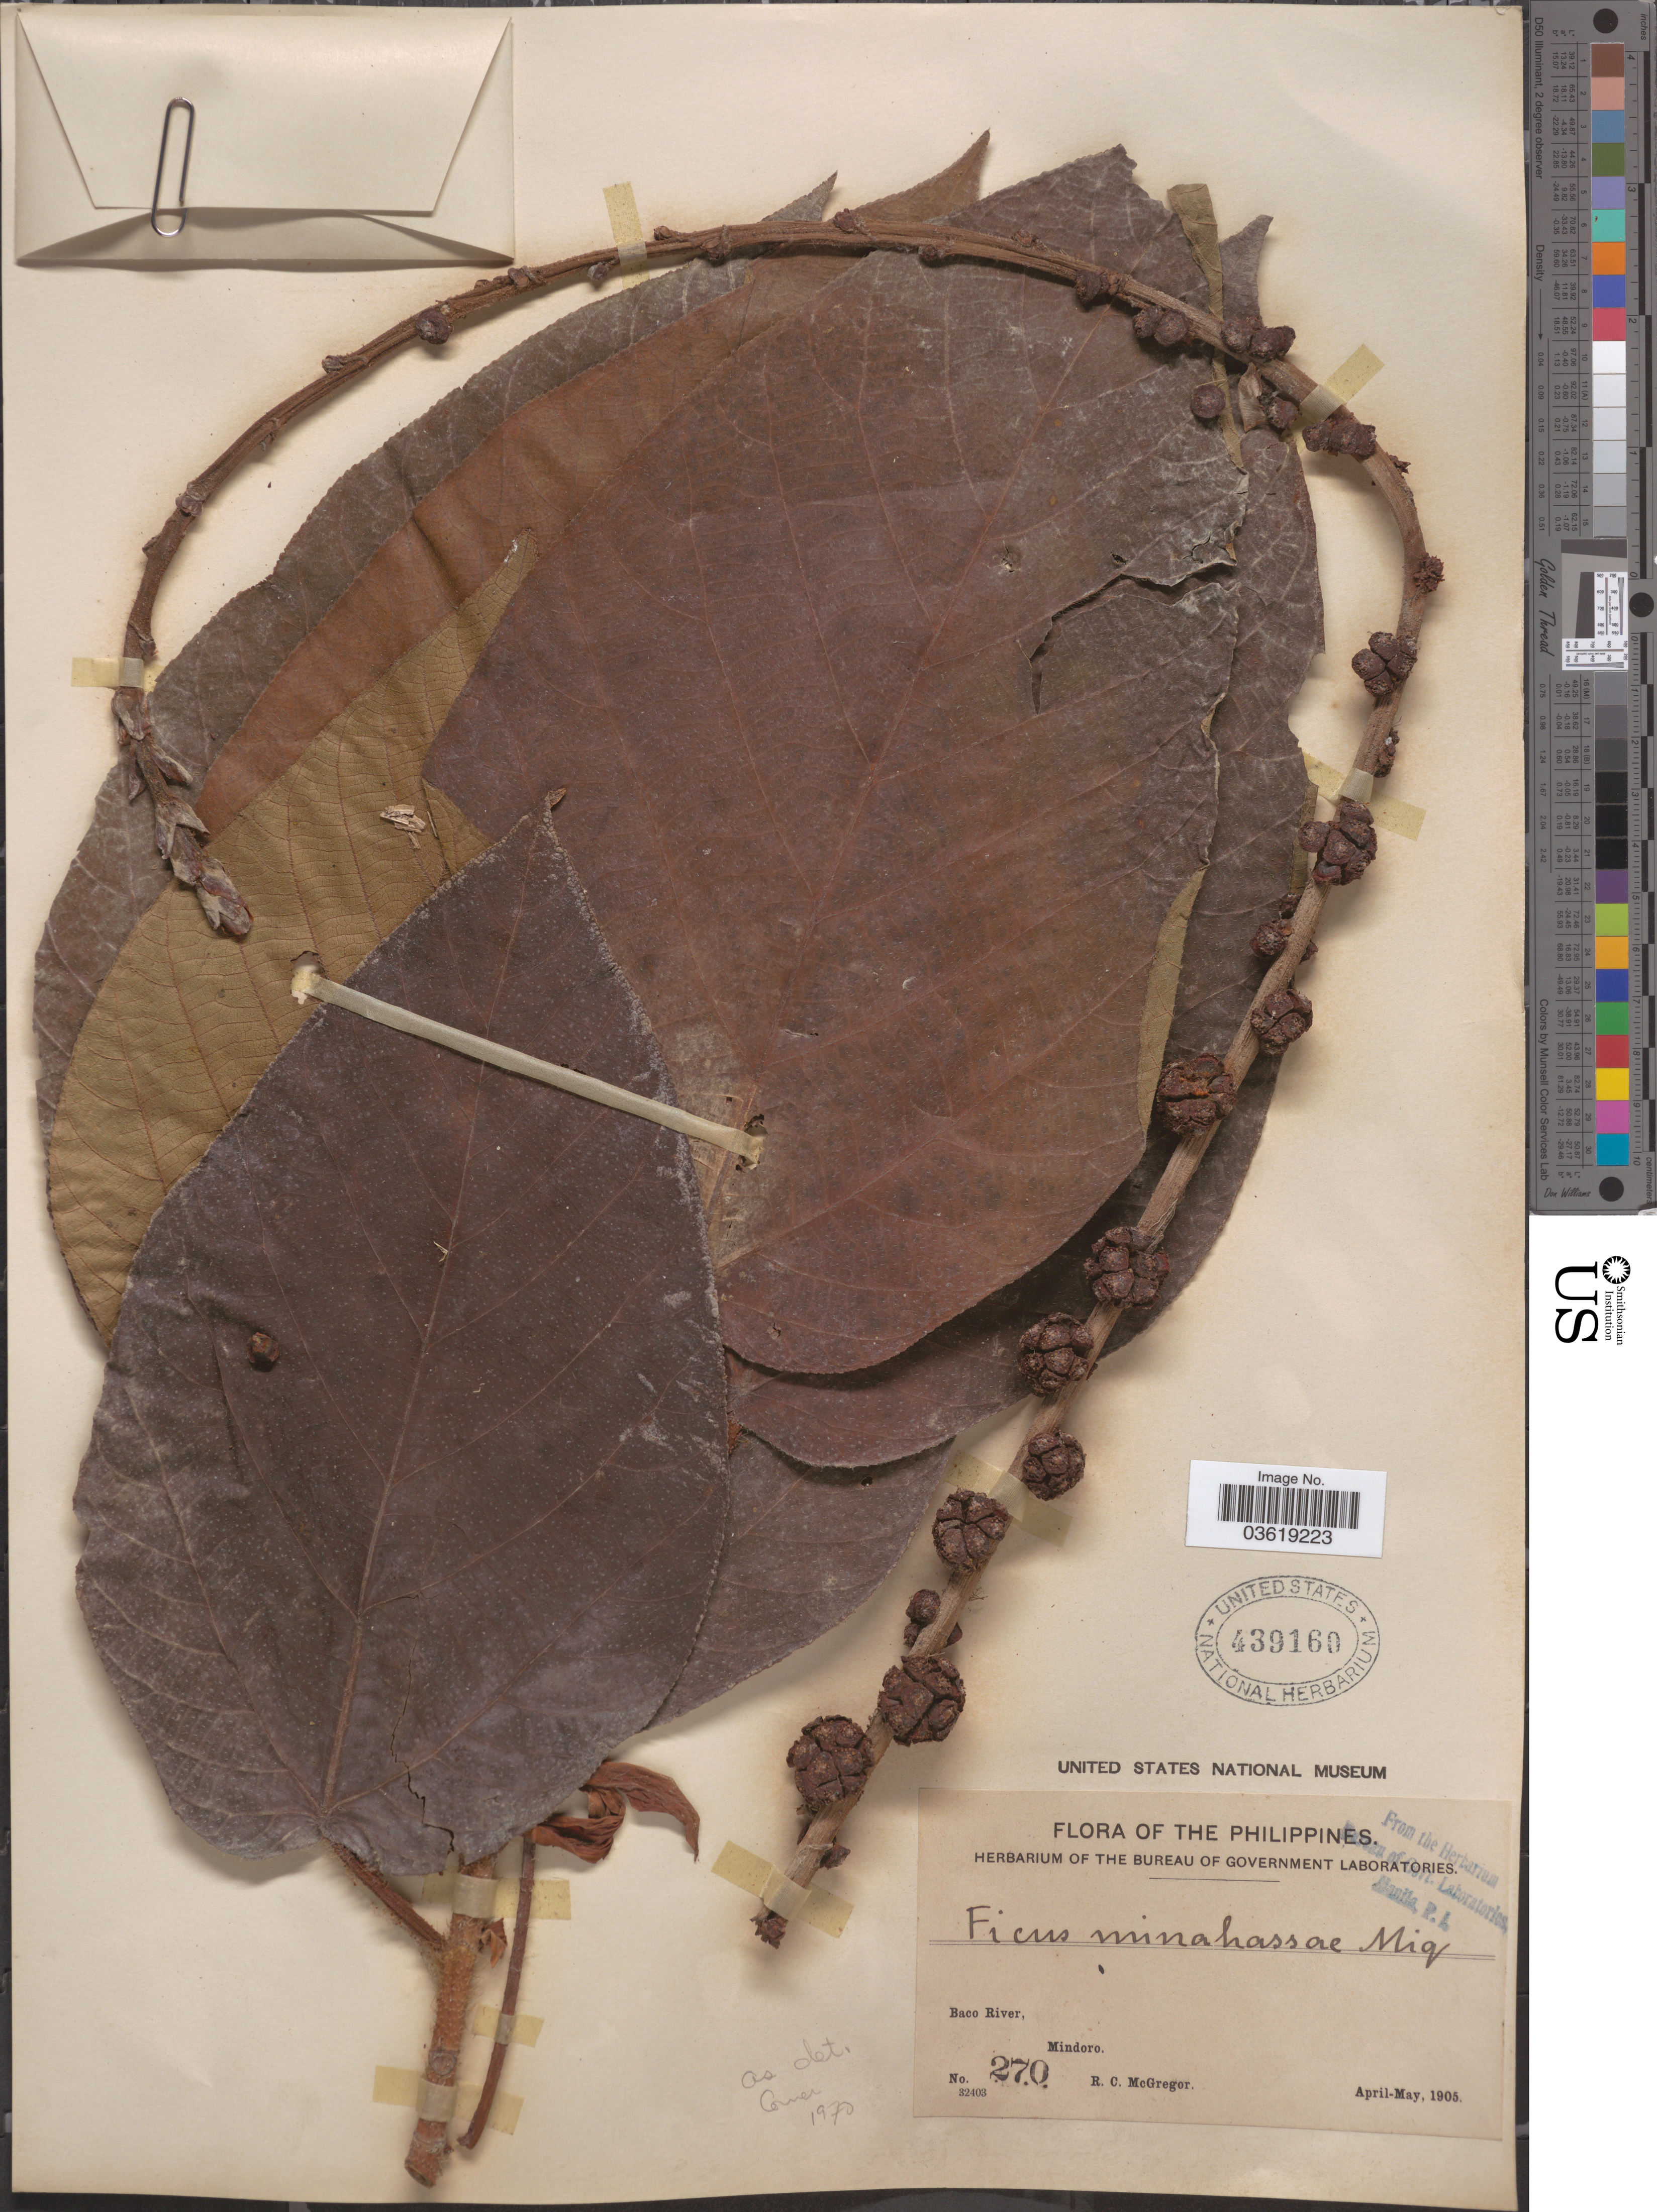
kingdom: Plantae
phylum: Tracheophyta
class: Magnoliopsida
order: Rosales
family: Moraceae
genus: Ficus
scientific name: Ficus minahassae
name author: Miq.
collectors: R. C. McGregor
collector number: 270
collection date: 1905-04/1905-05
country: Philippines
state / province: Mimaropa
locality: Baco River, Mindoro.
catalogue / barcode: US 439160